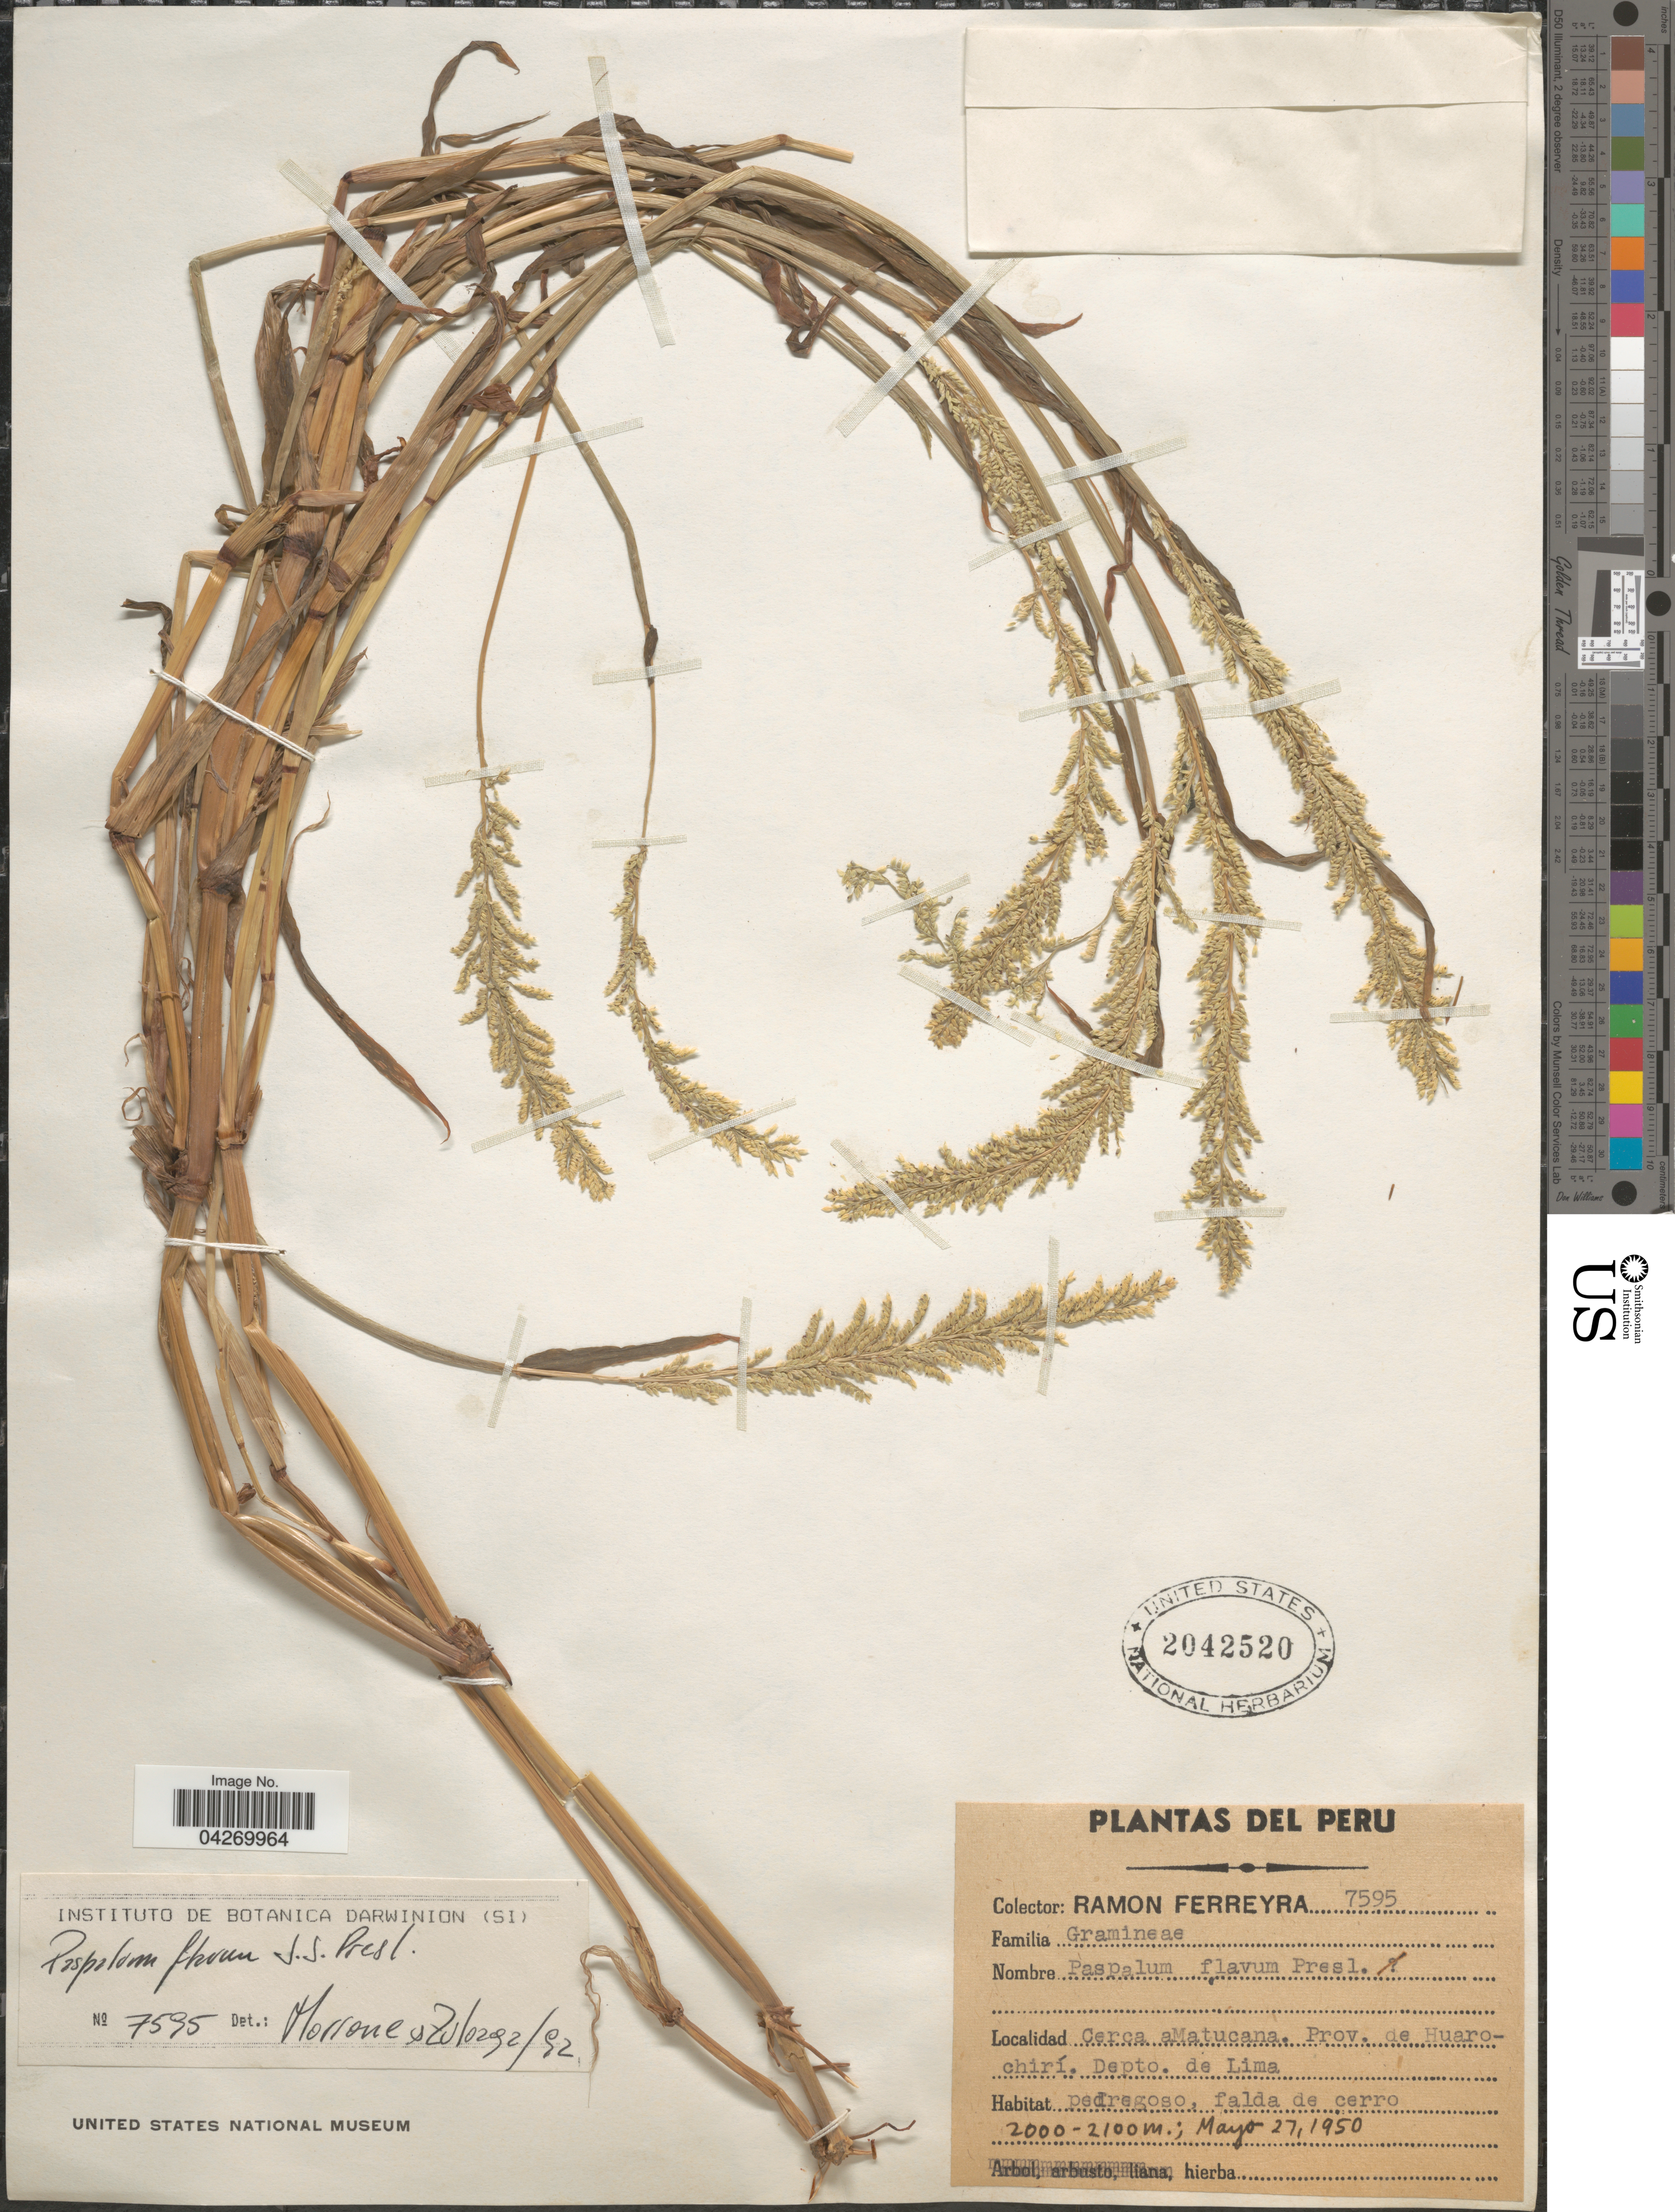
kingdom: Plantae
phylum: Tracheophyta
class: Liliopsida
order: Poales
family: Poaceae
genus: Paspalum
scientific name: Paspalum flavum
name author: J. Presl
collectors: R. A. Ferreyra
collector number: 7595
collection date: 1950-05-27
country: Peru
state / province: Lima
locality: Cerca aMatucana. Prov. de Huarochirí. Depto. de Lima.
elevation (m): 2000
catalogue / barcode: US 2042520